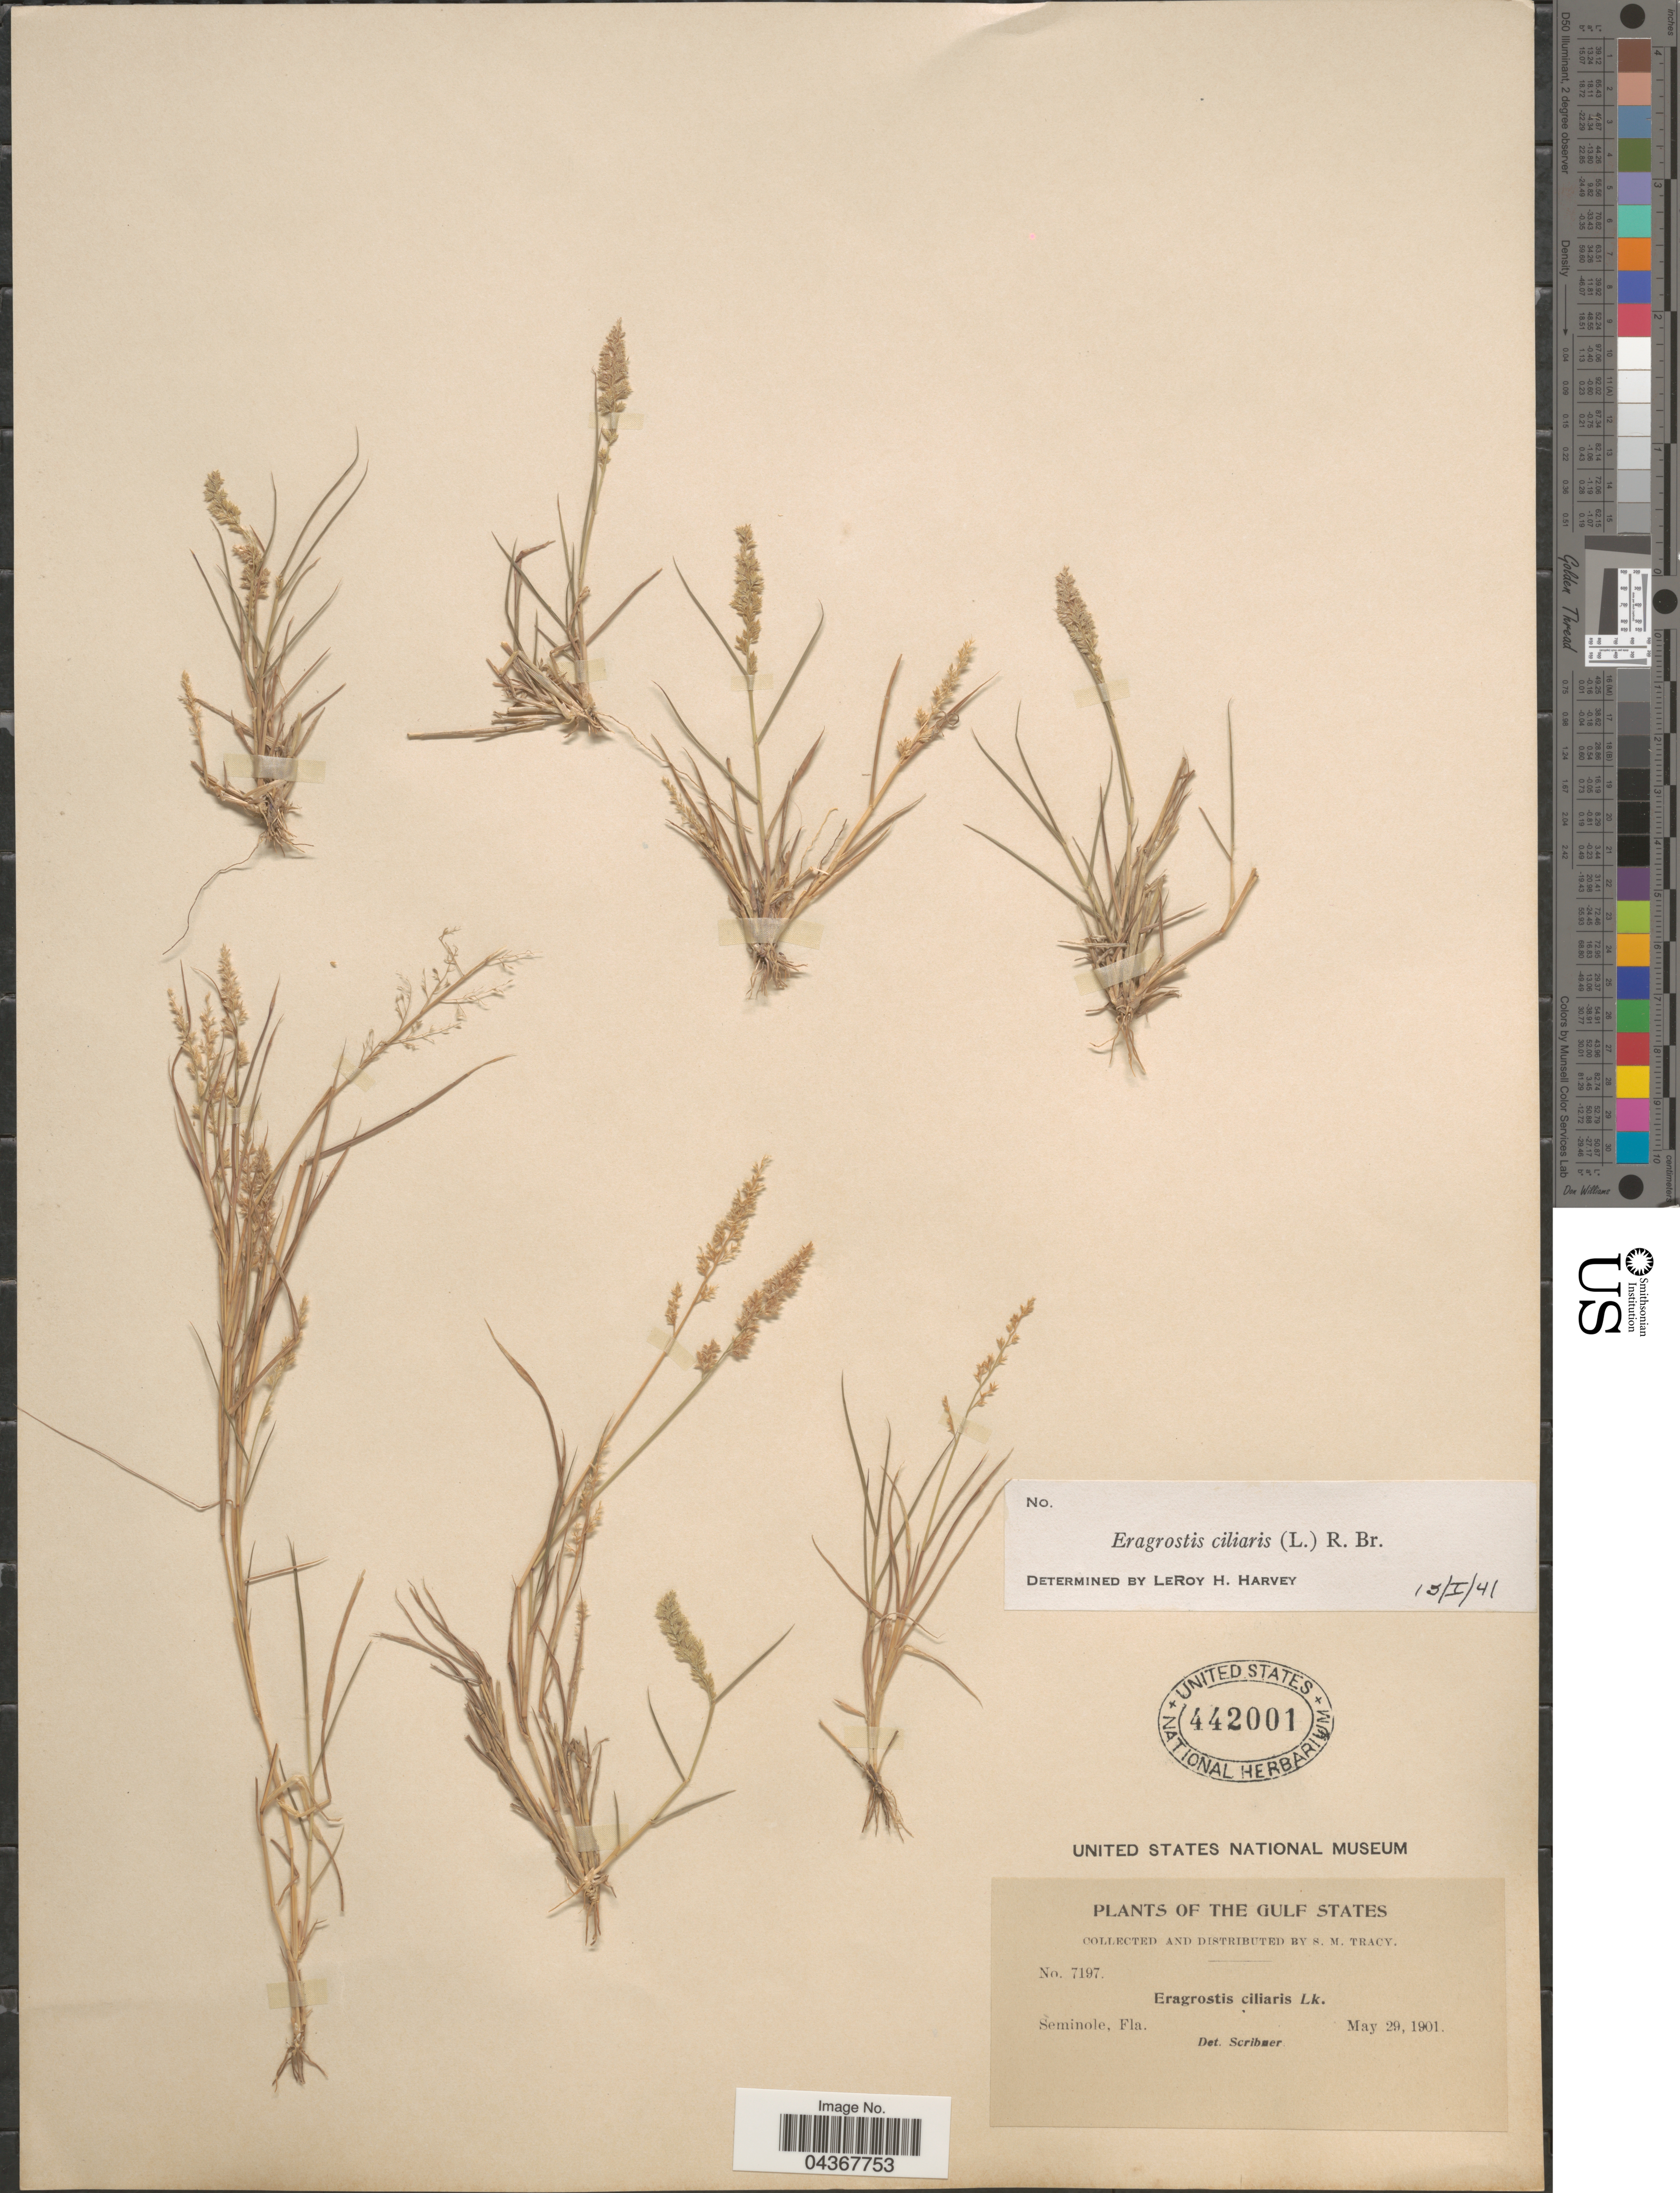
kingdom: Plantae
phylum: Tracheophyta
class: Liliopsida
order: Poales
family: Poaceae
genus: Eragrostis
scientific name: Eragrostis ciliaris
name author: (L.) R. Br.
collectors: S. M. Tracy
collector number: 7197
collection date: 1901-05-29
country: United States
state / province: Florida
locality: The Gulf States. Seminole.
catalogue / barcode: US 442001